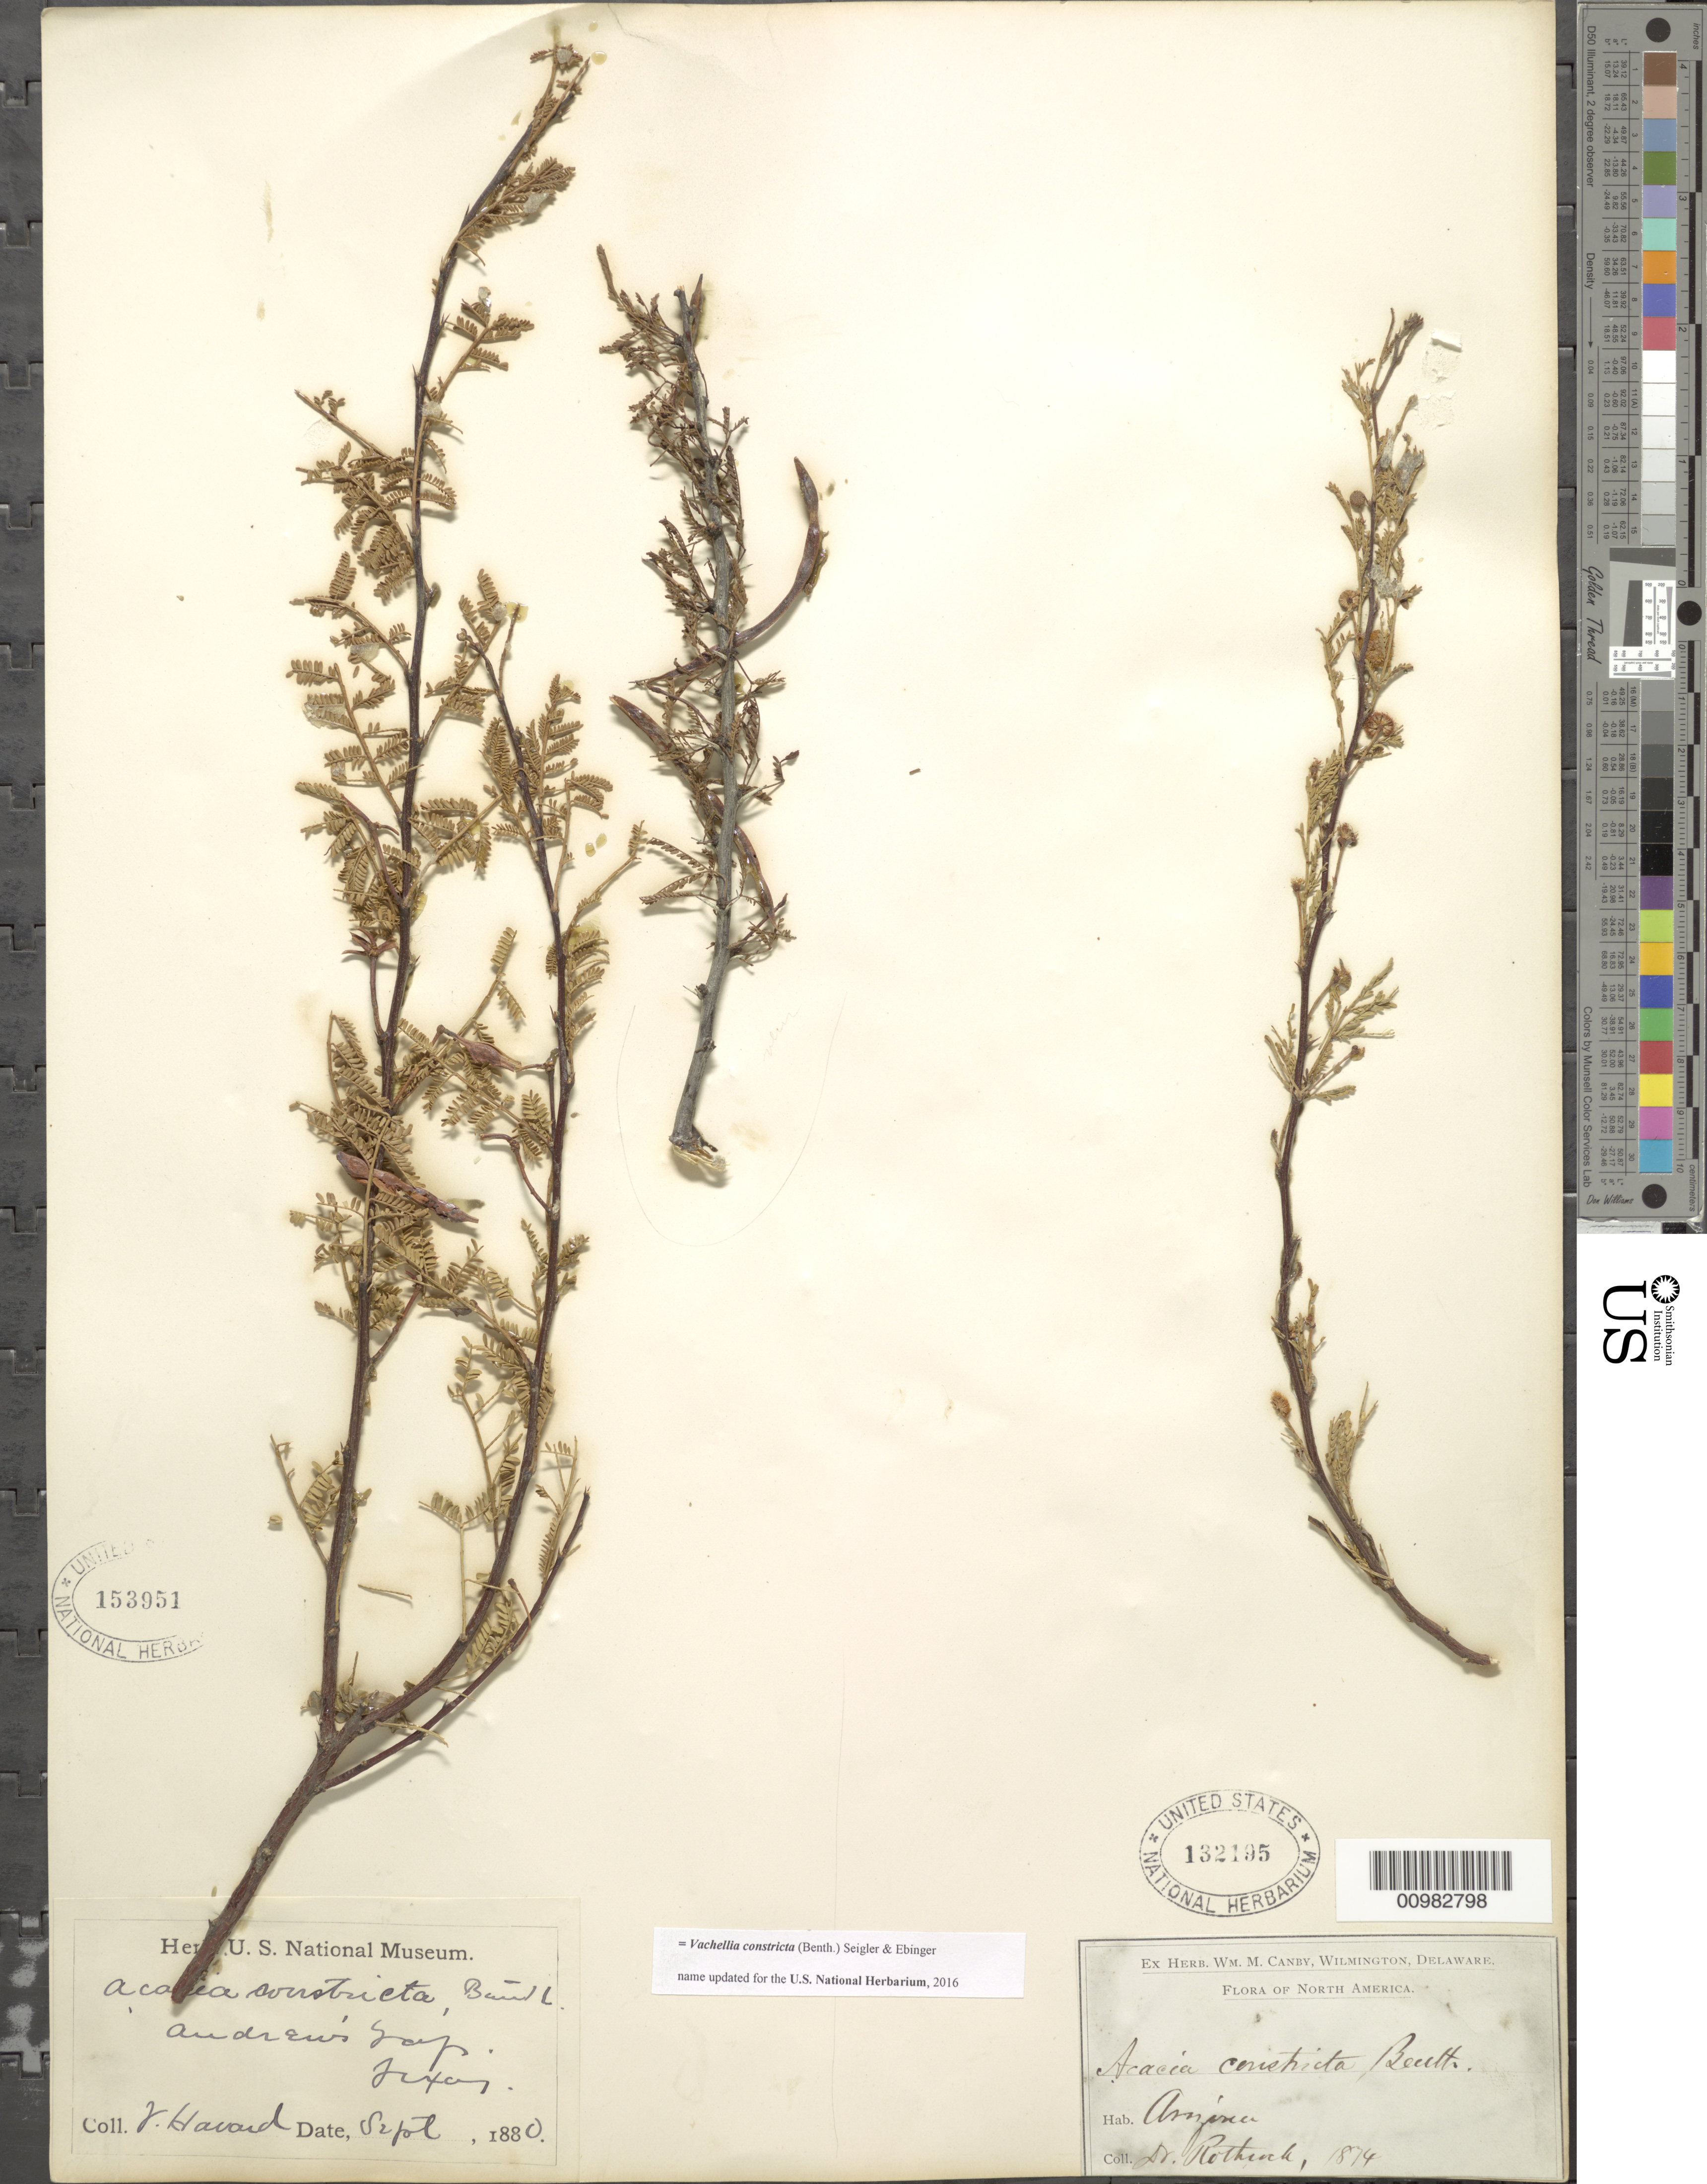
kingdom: Plantae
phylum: Tracheophyta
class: Magnoliopsida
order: Fabales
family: Fabaceae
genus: Vachellia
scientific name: Vachellia constricta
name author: (Benth.) Seigler & Ebinger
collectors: V. Havard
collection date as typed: Sep 1880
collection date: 1880-09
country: United States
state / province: Arizona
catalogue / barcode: US 132195